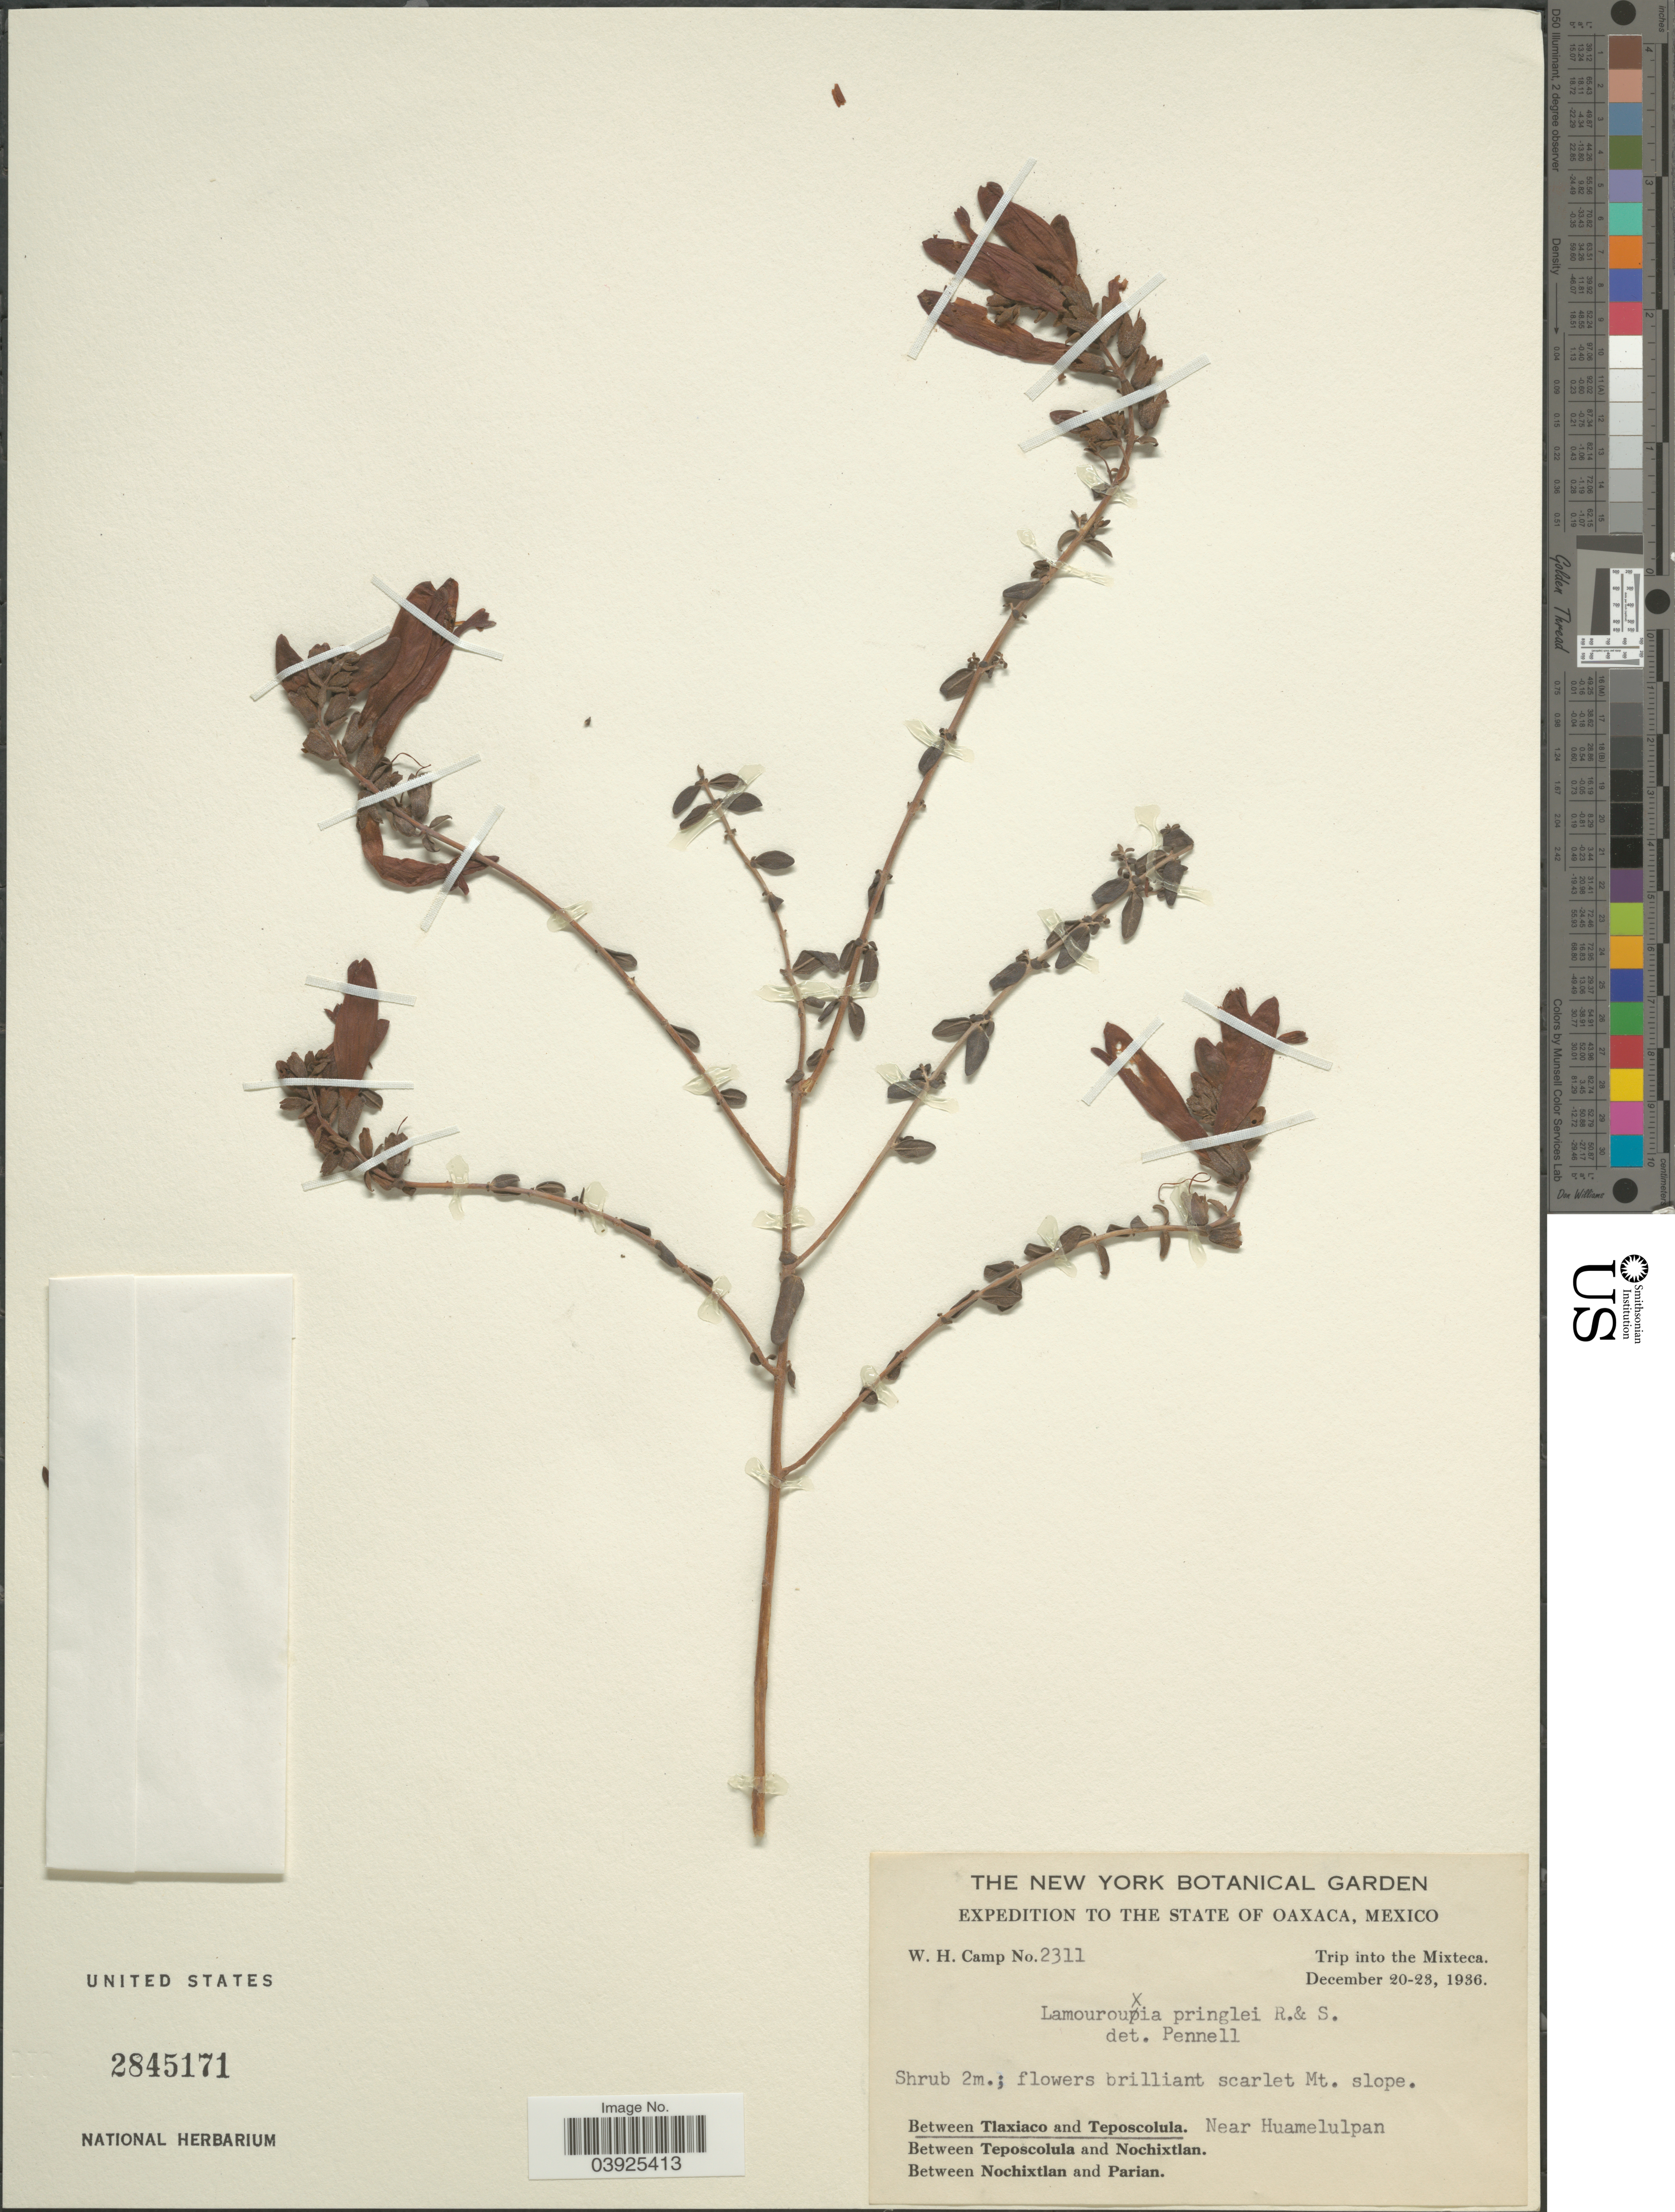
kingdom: Plantae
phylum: Tracheophyta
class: Magnoliopsida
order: Lamiales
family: Orobanchaceae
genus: Lamourouxia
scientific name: Lamourouxia pringlei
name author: B.L. Rob. & Greenm. ex Pringle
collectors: W. H. Camp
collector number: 2311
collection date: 1936-12-20/1936-12-23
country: Mexico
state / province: Oaxaca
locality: Trip into the Mixteca. Between Tlaxiaco and Teposcolula. Near Huamelulpan.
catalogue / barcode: US 2845171